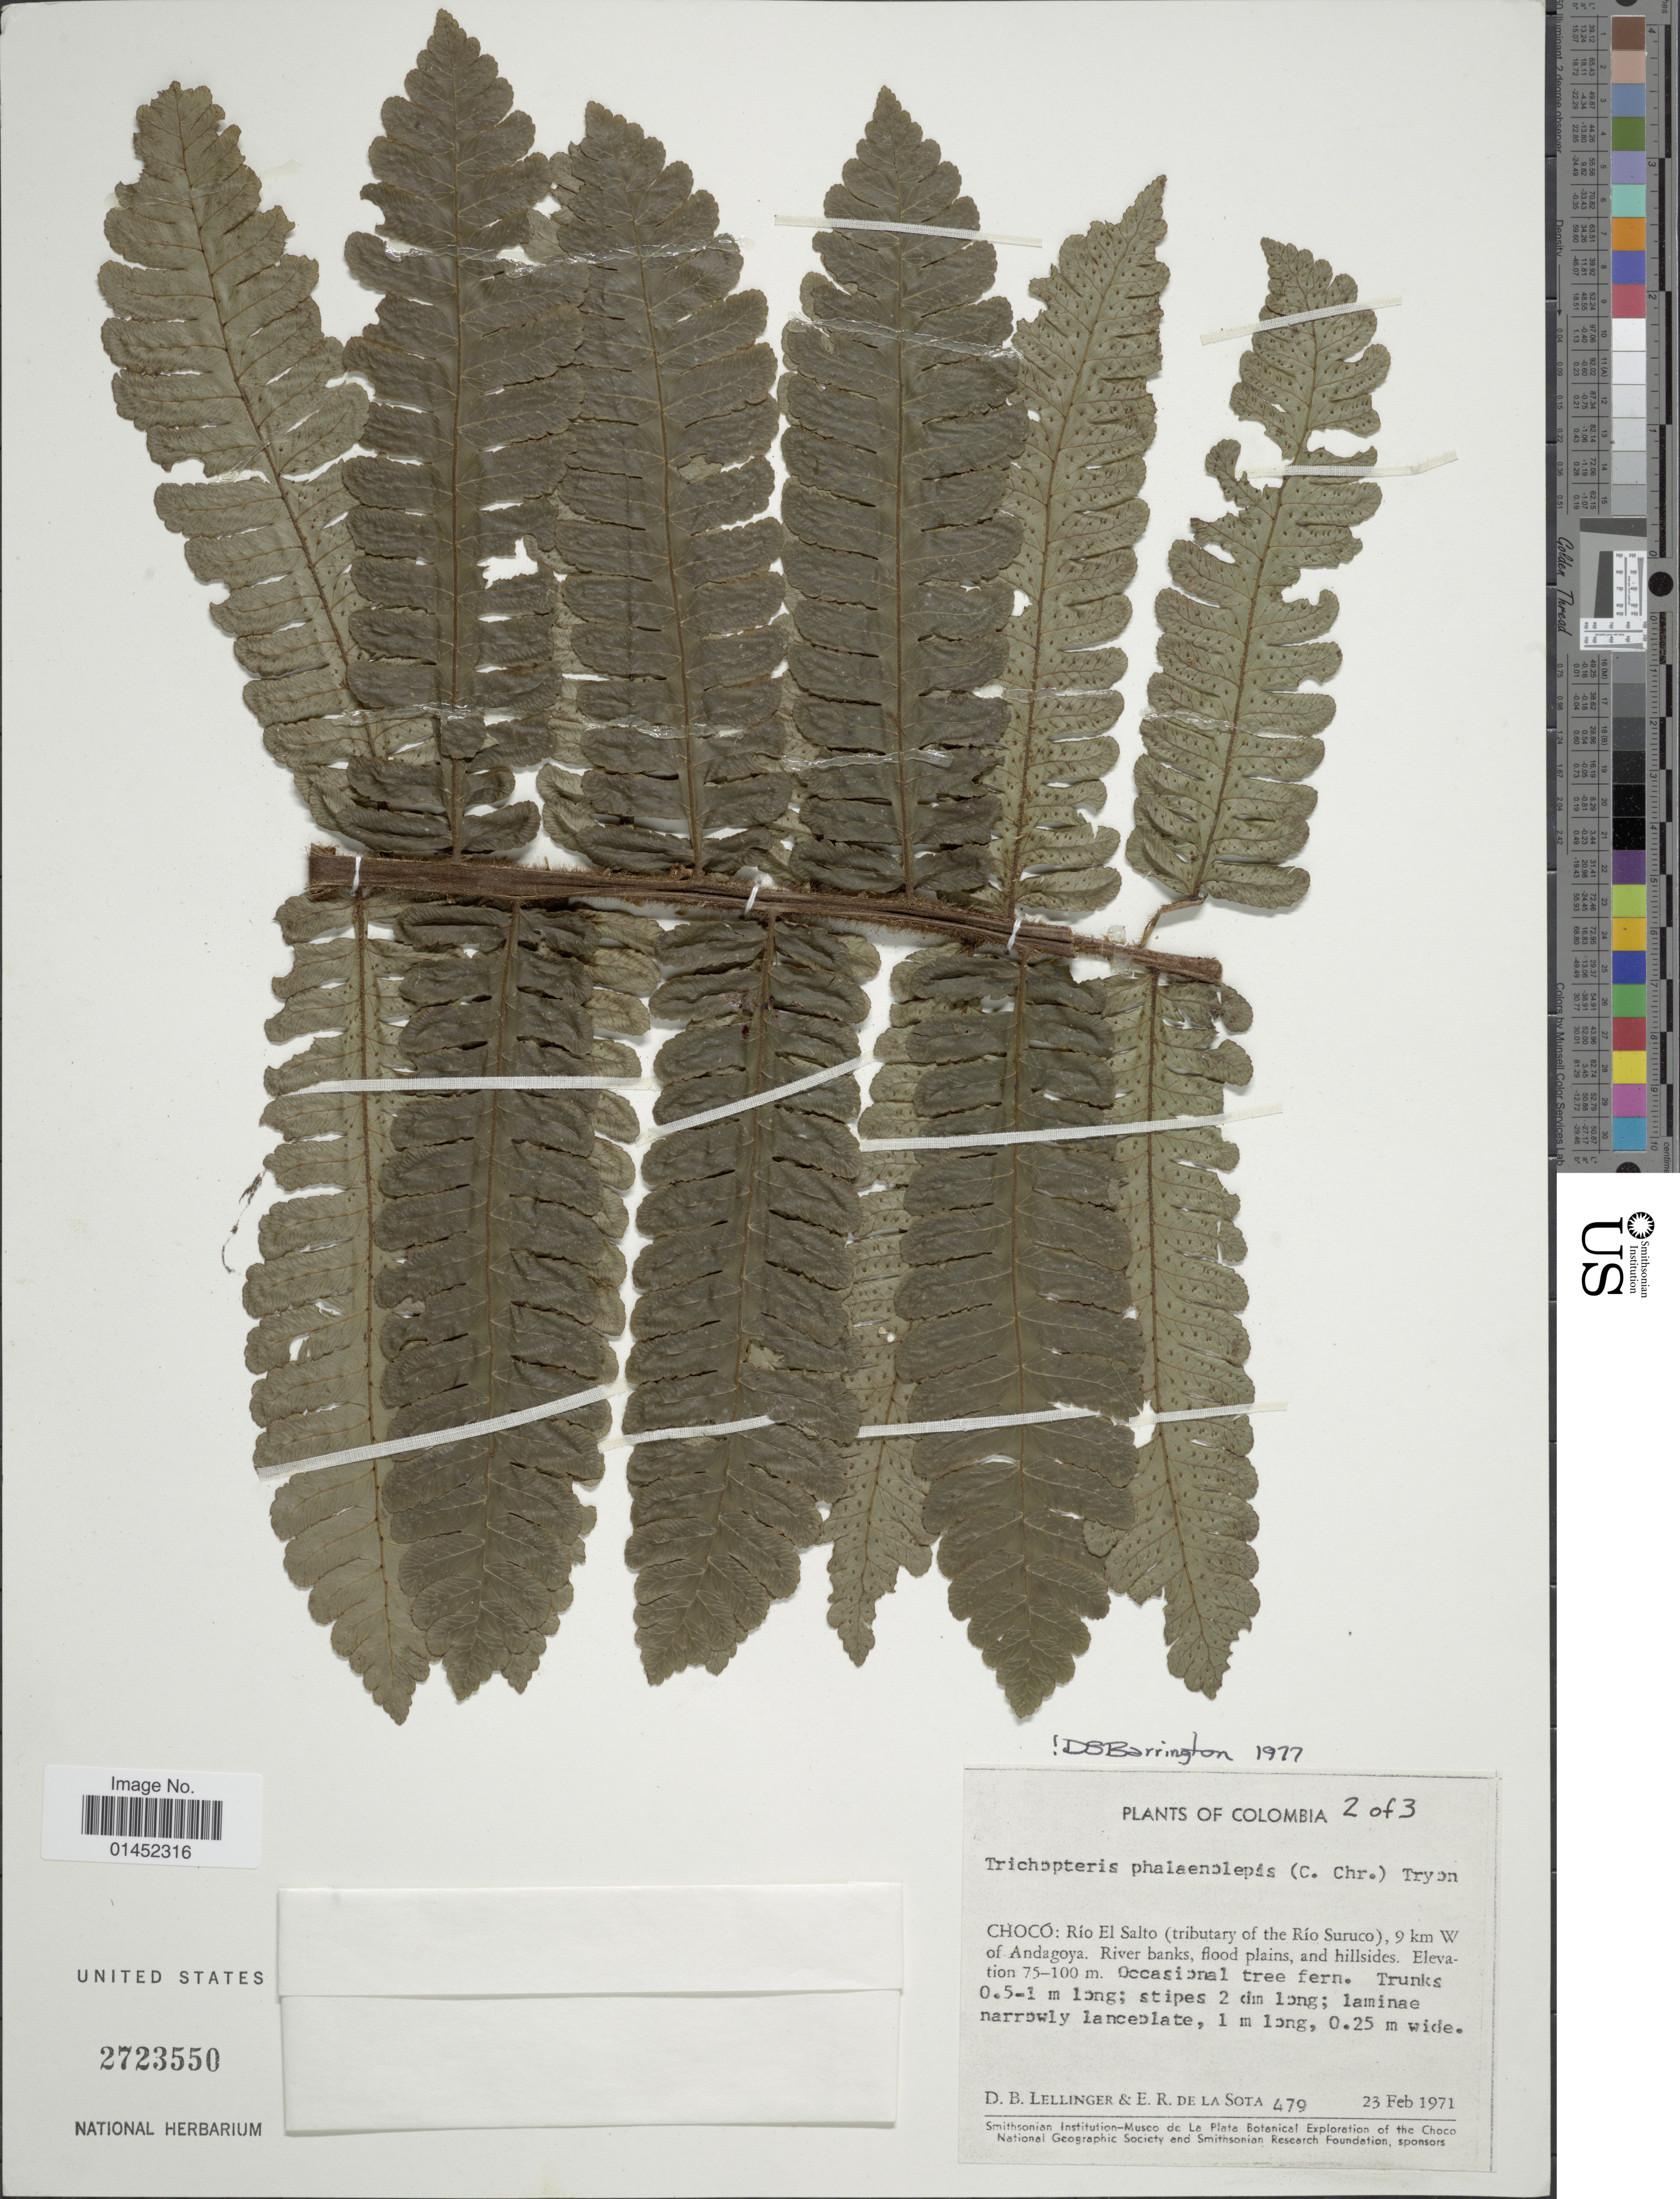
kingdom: Plantae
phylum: Tracheophyta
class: Polypodiopsida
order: Cyatheales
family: Cyatheaceae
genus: Cyathea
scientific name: Cyathea phalaenolepis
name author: (C. Chr.) Domin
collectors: D. B. Lellinger & E. R. de la Sota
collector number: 479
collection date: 1971-02-23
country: Colombia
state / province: Chocó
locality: Rio El Salto (tributary of the Río Suruco), 9 km W of Andagoya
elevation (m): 75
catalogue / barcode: US 2723550